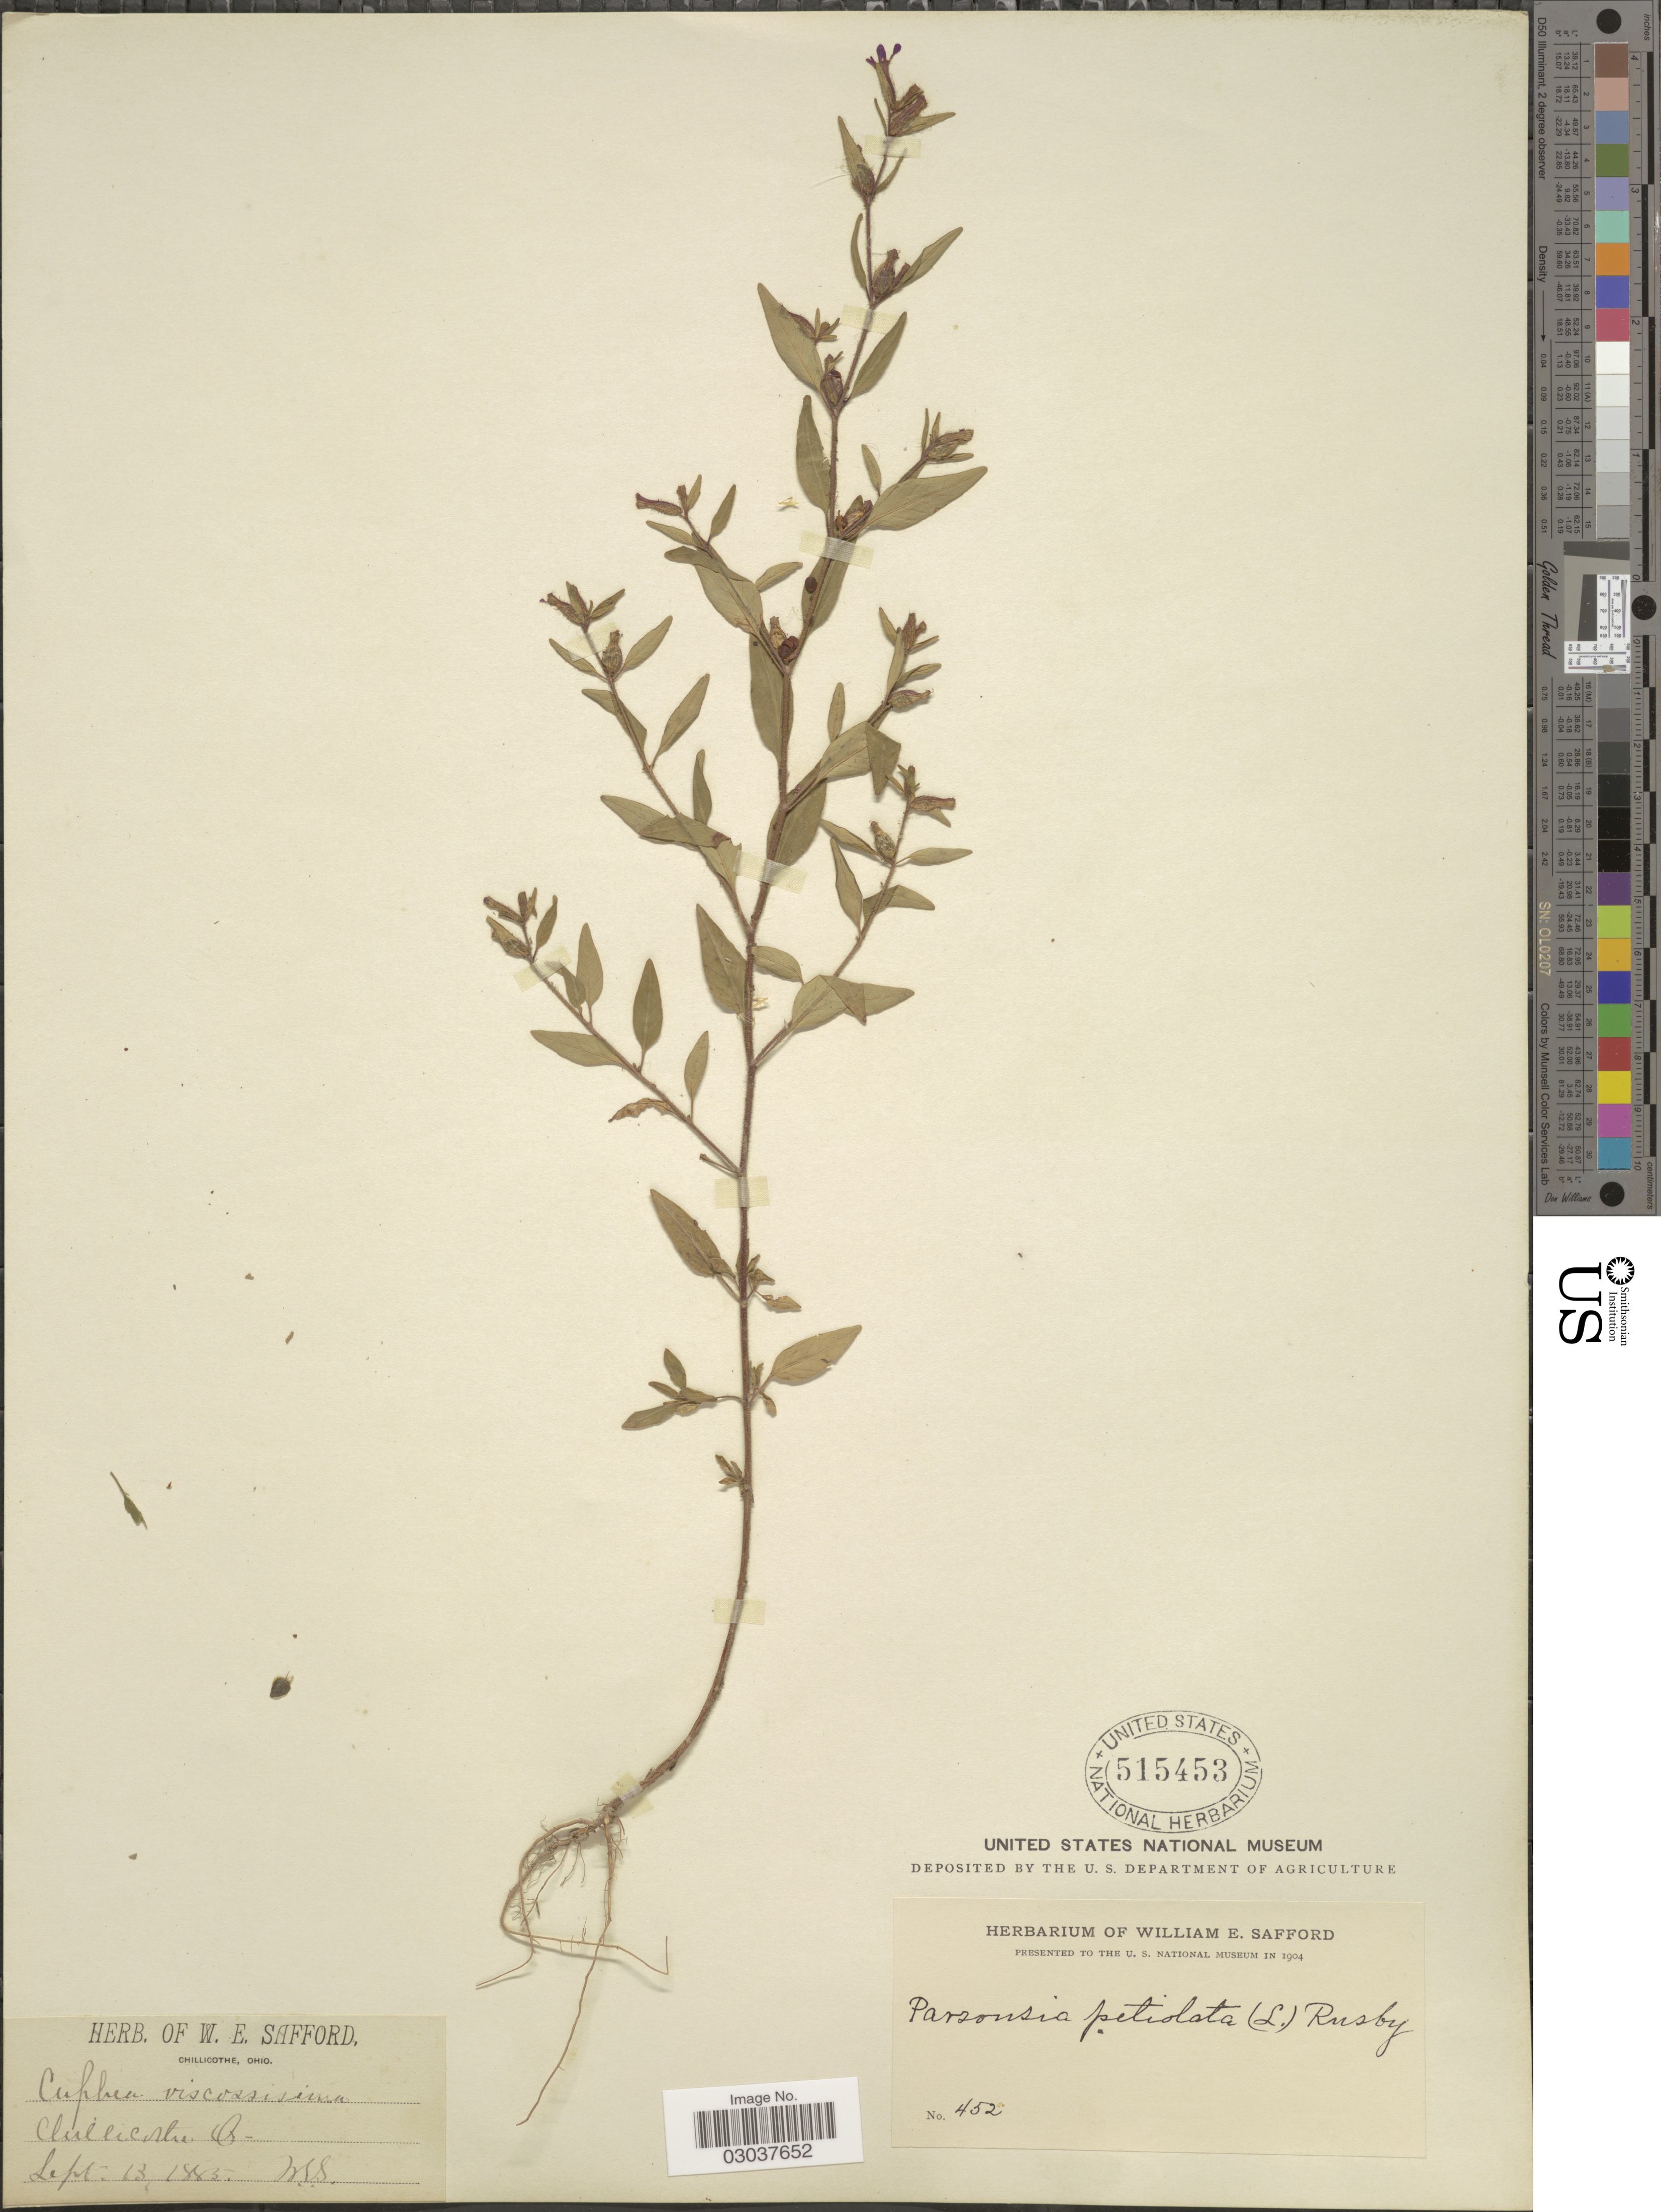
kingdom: Plantae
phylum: Tracheophyta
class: Magnoliopsida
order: Myrtales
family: Lythraceae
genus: Cuphea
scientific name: Cuphea petiolata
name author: Pohl ex Koehne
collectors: ex herb. W. E. Safford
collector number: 452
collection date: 1885-09-13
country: United States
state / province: Ohio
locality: Chillicothe Co.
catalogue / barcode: US 515453